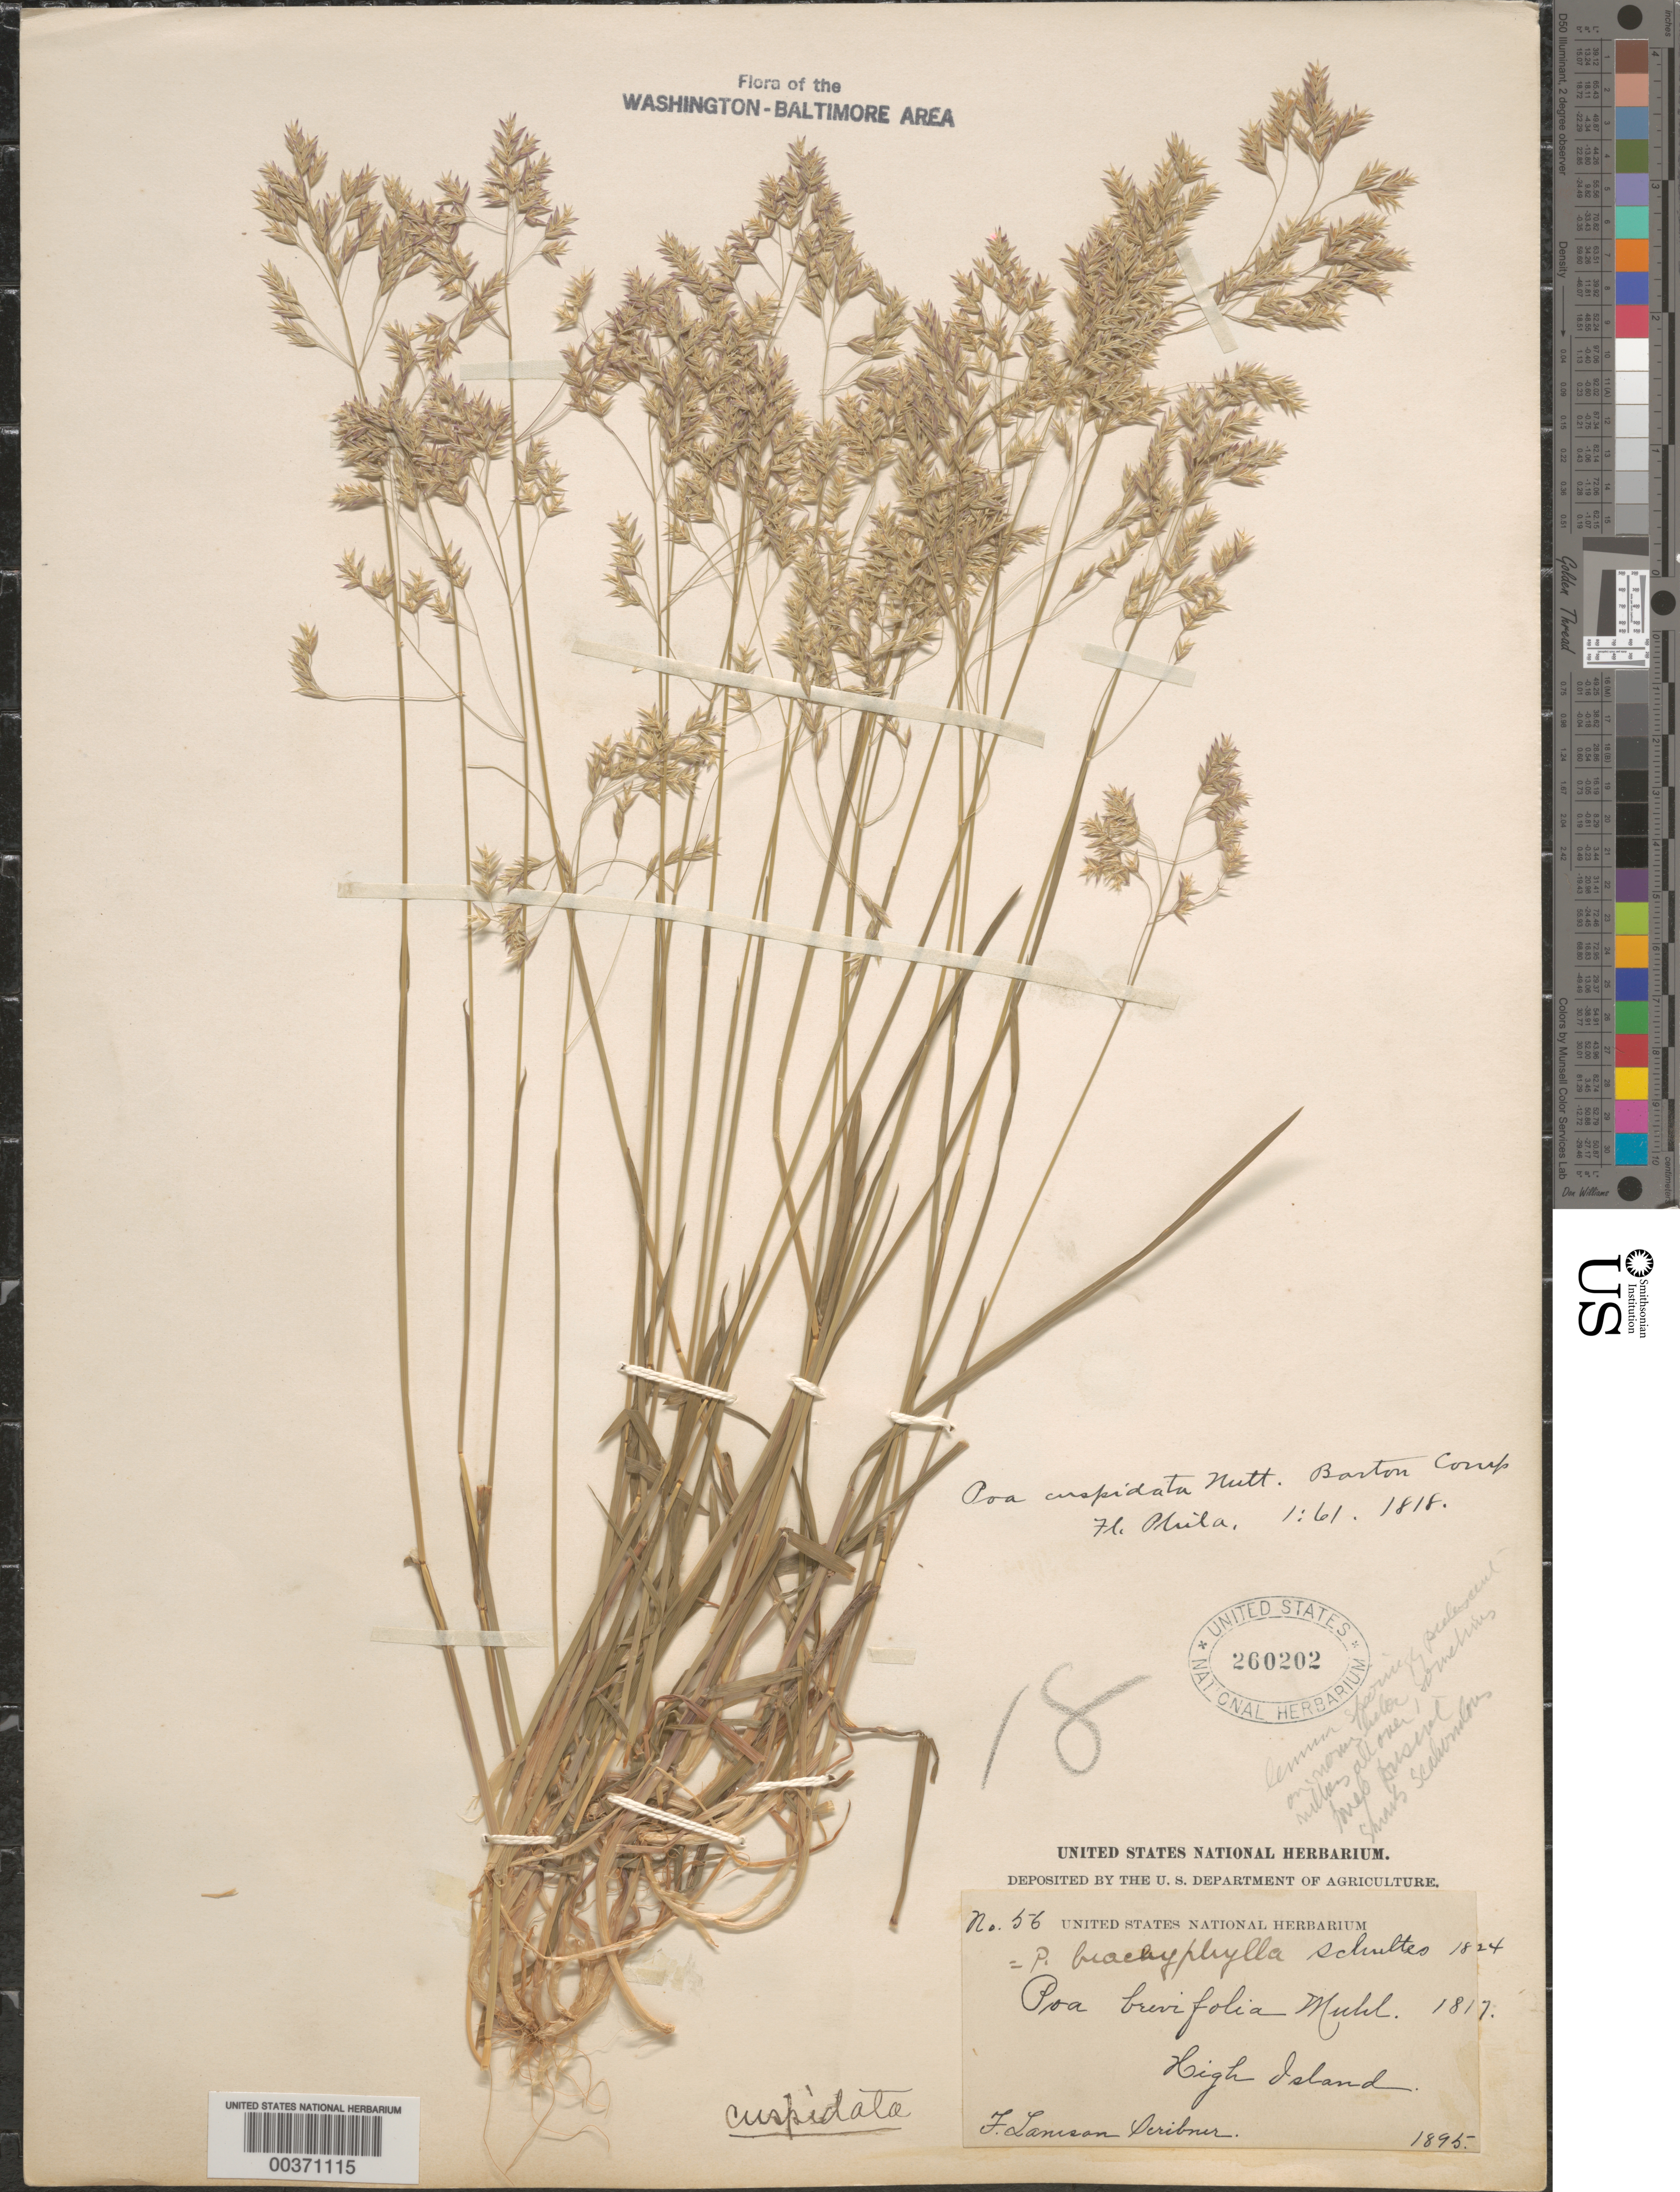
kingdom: Plantae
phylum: Tracheophyta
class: Liliopsida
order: Poales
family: Poaceae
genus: Poa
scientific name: Poa cuspidata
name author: Nutt.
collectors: F. L. Scribner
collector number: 56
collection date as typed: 1895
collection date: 1895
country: United States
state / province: Maryland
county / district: Montgomery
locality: High Island C. & O. Canal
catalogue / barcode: US 260202